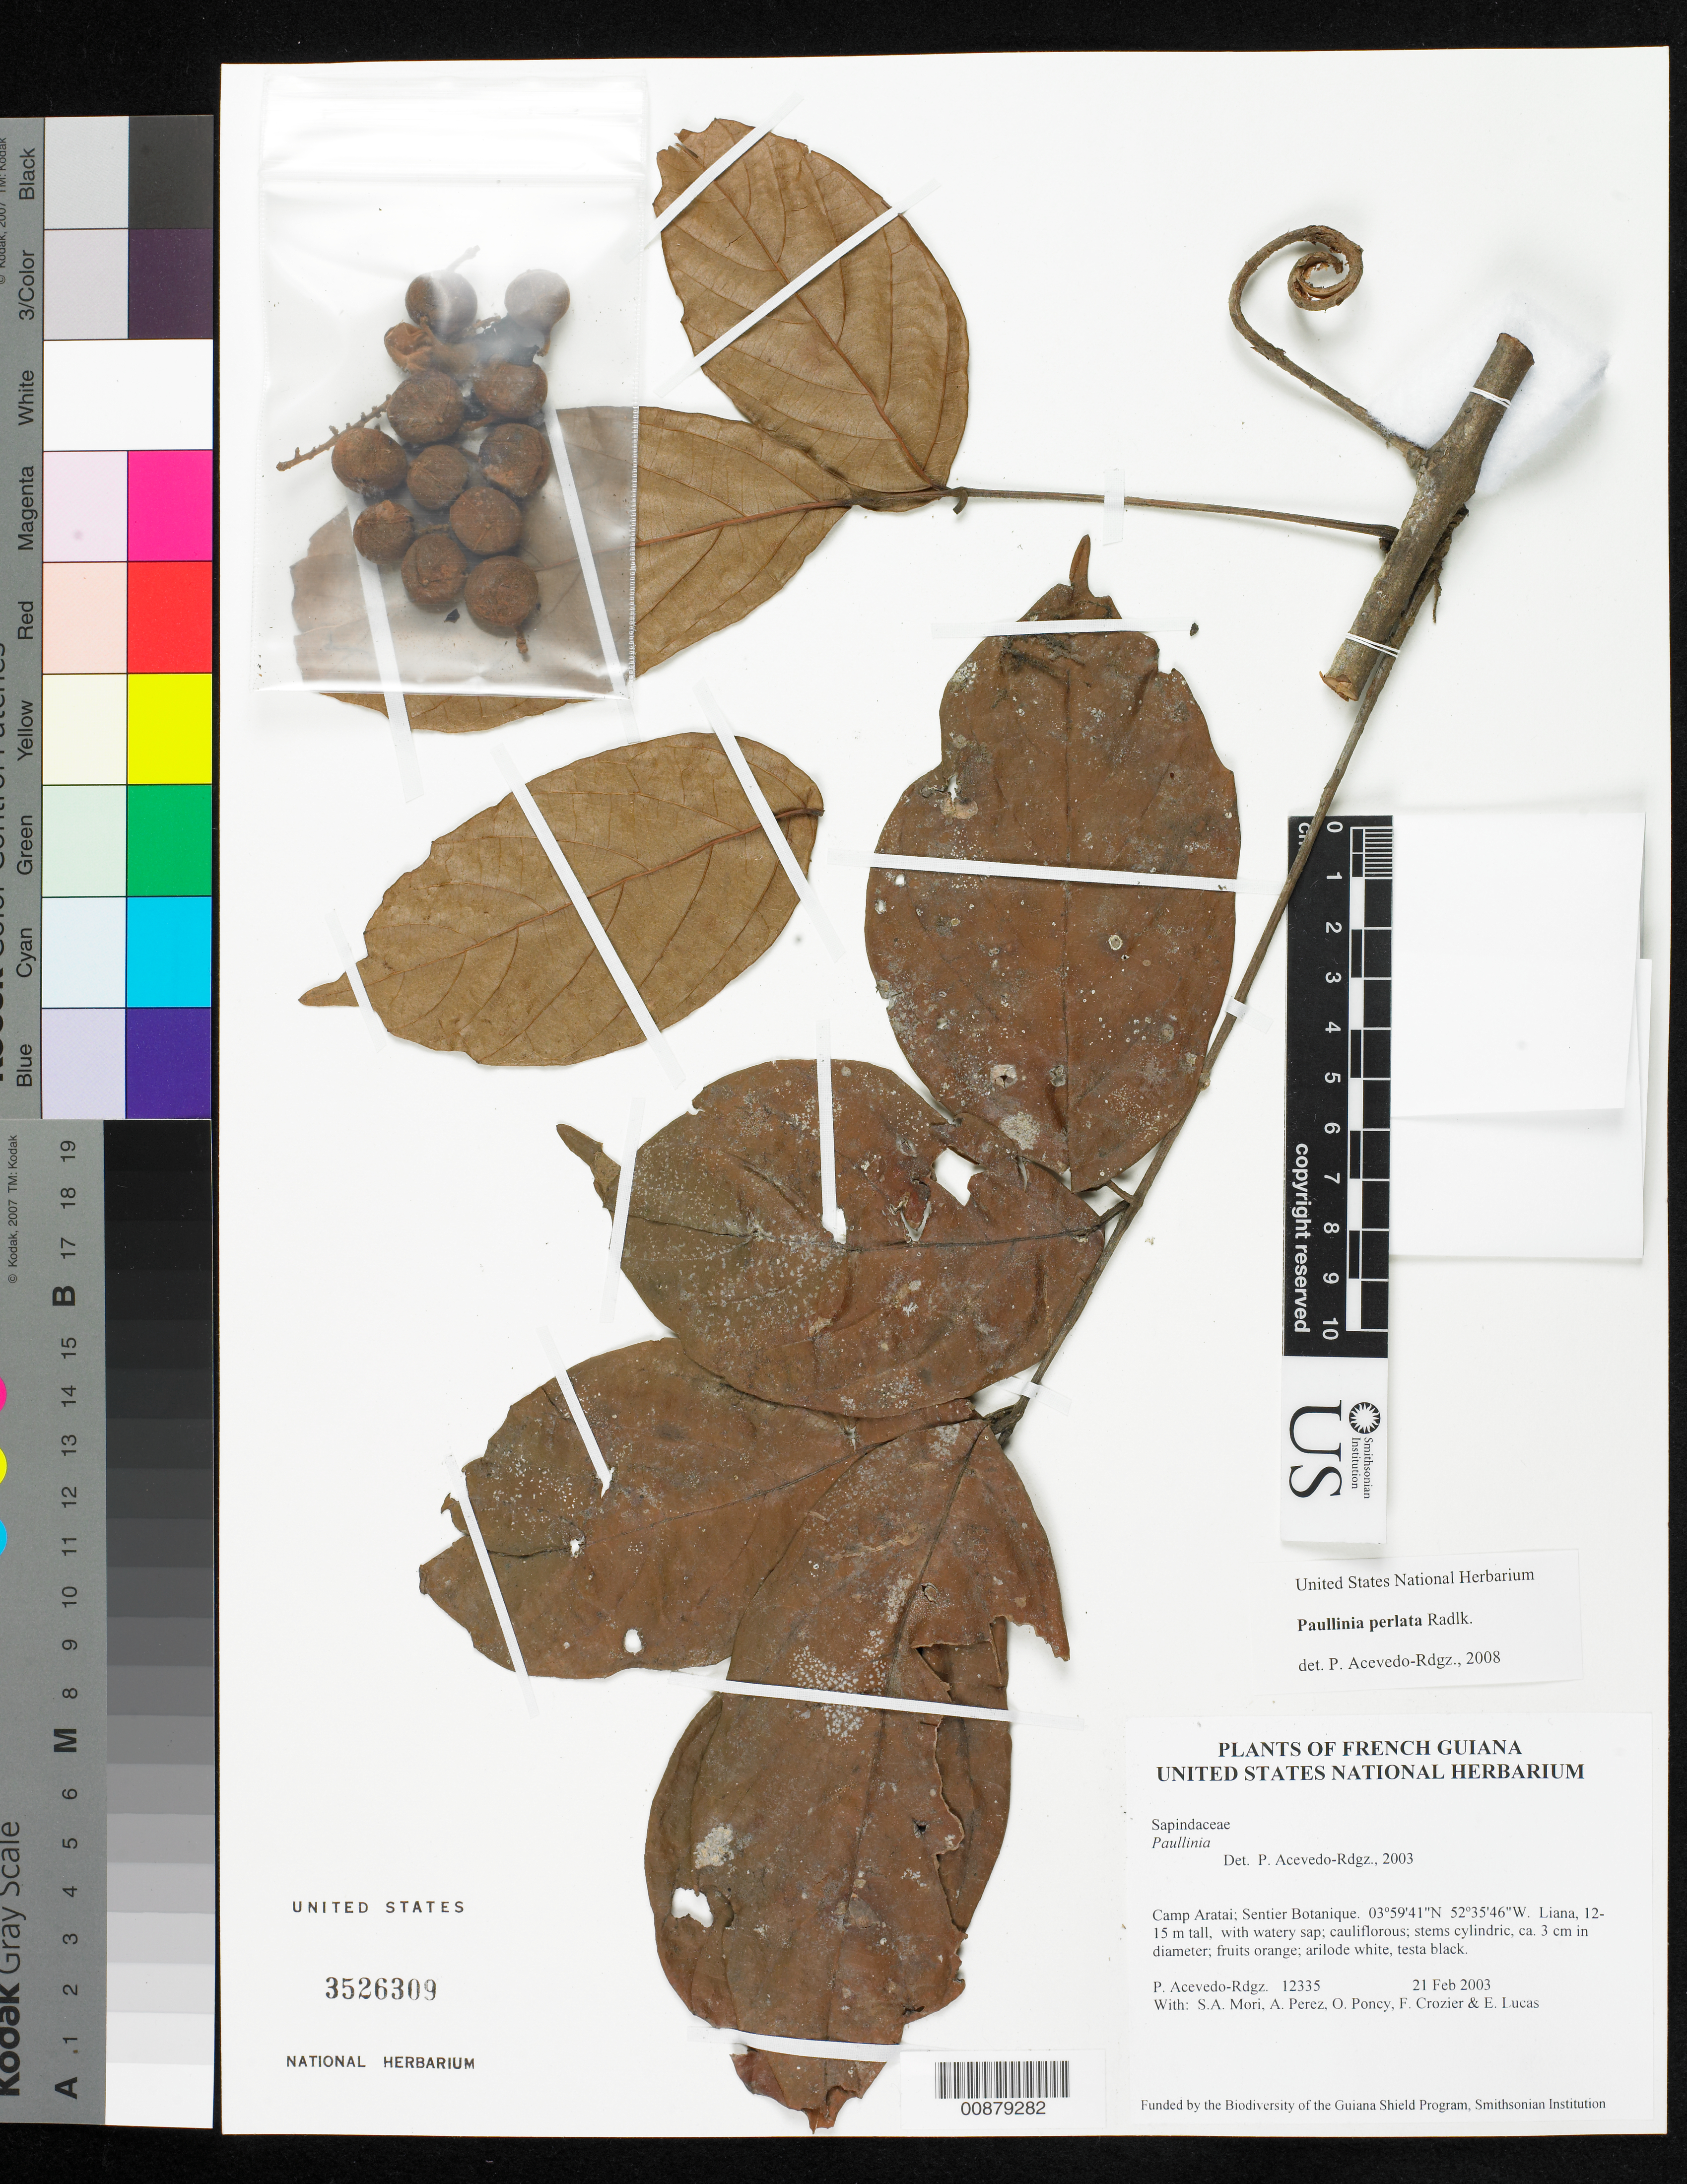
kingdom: Plantae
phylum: Tracheophyta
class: Magnoliopsida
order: Sapindales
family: Sapindaceae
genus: Paullinia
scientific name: Paullinia latifolia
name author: Benth. ex Radlk.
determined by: Acevedo-Rodríguez, P., (BOT), Smithsonian Institution - National Museum of Natural History (UNITED STATES)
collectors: P. Acevedo-Rodr., S. Mori, A. Perez, O. Poncy, F. Crozier & E. Lucas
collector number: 12335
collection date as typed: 21 Feb 2003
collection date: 2003-02-21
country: French Guiana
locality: Camp Aratai; Sentier Botanique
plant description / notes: NY, MO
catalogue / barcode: US 3526309